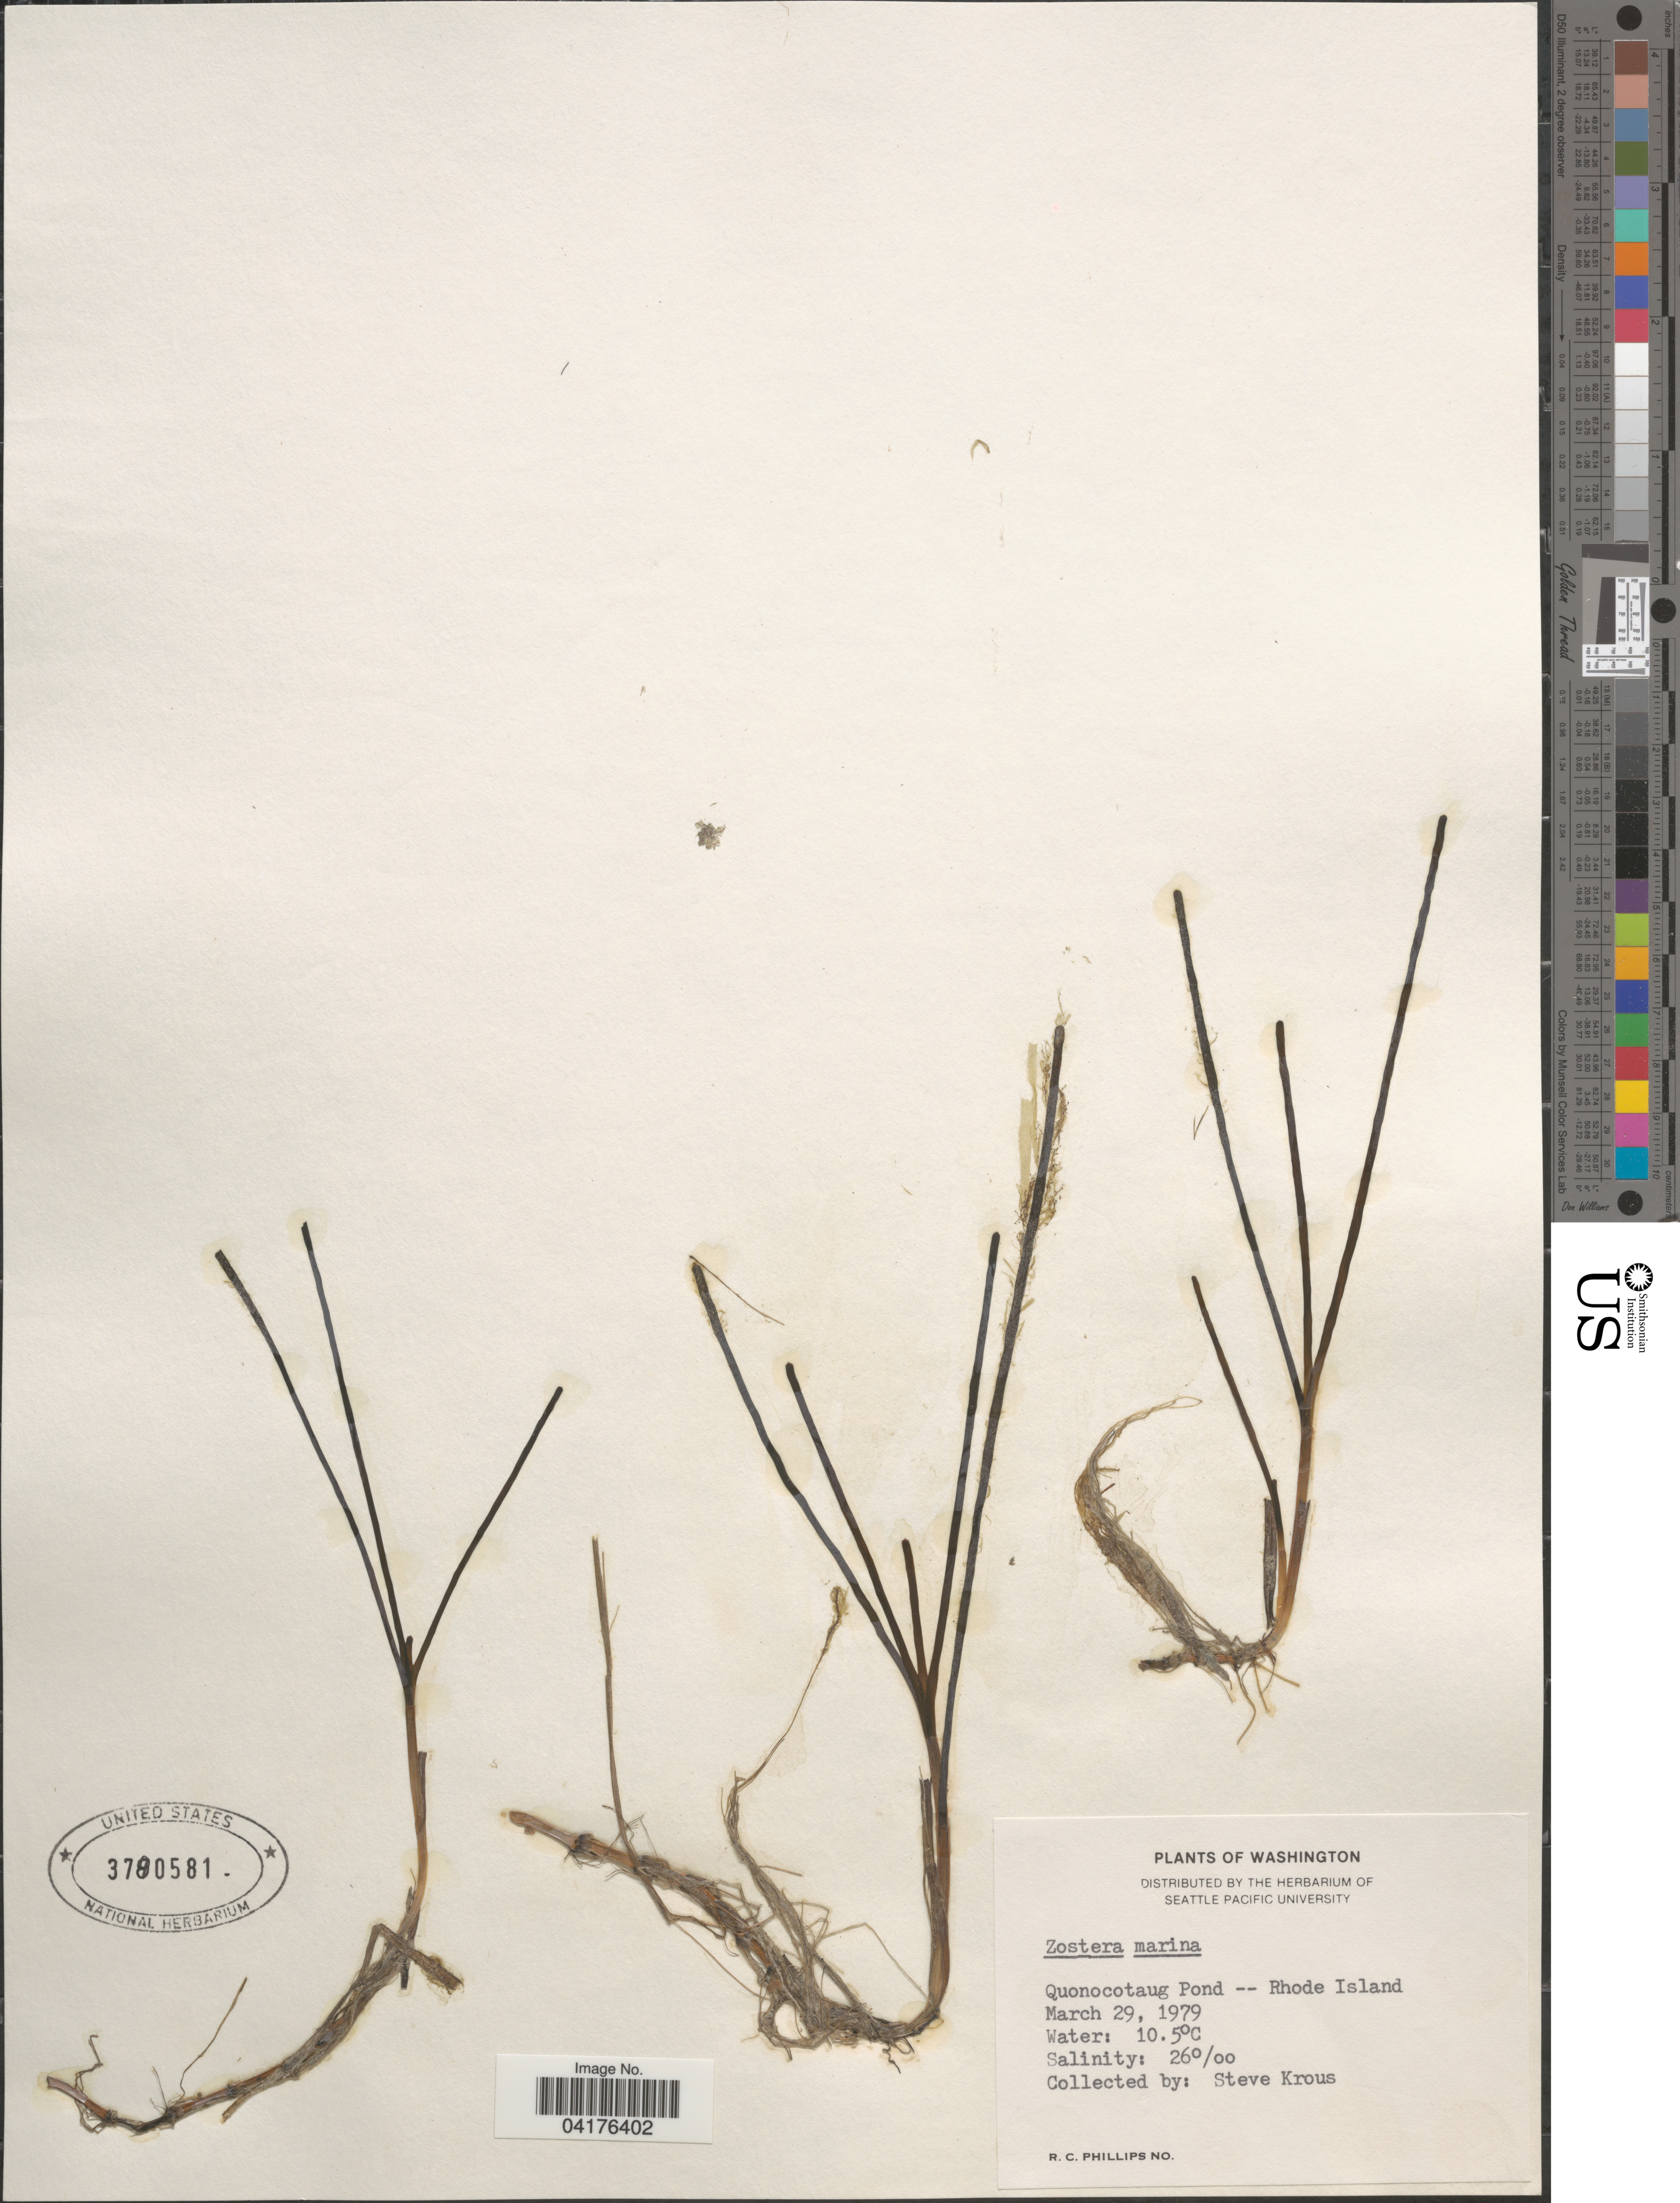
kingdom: Plantae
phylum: Tracheophyta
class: Liliopsida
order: Alismatales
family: Zosteraceae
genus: Zostera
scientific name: Zostera marina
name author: L.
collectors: S. Krous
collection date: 1979-03-29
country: United States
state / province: Rhode Island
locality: Quonocotaug Pond.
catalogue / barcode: US 3780581